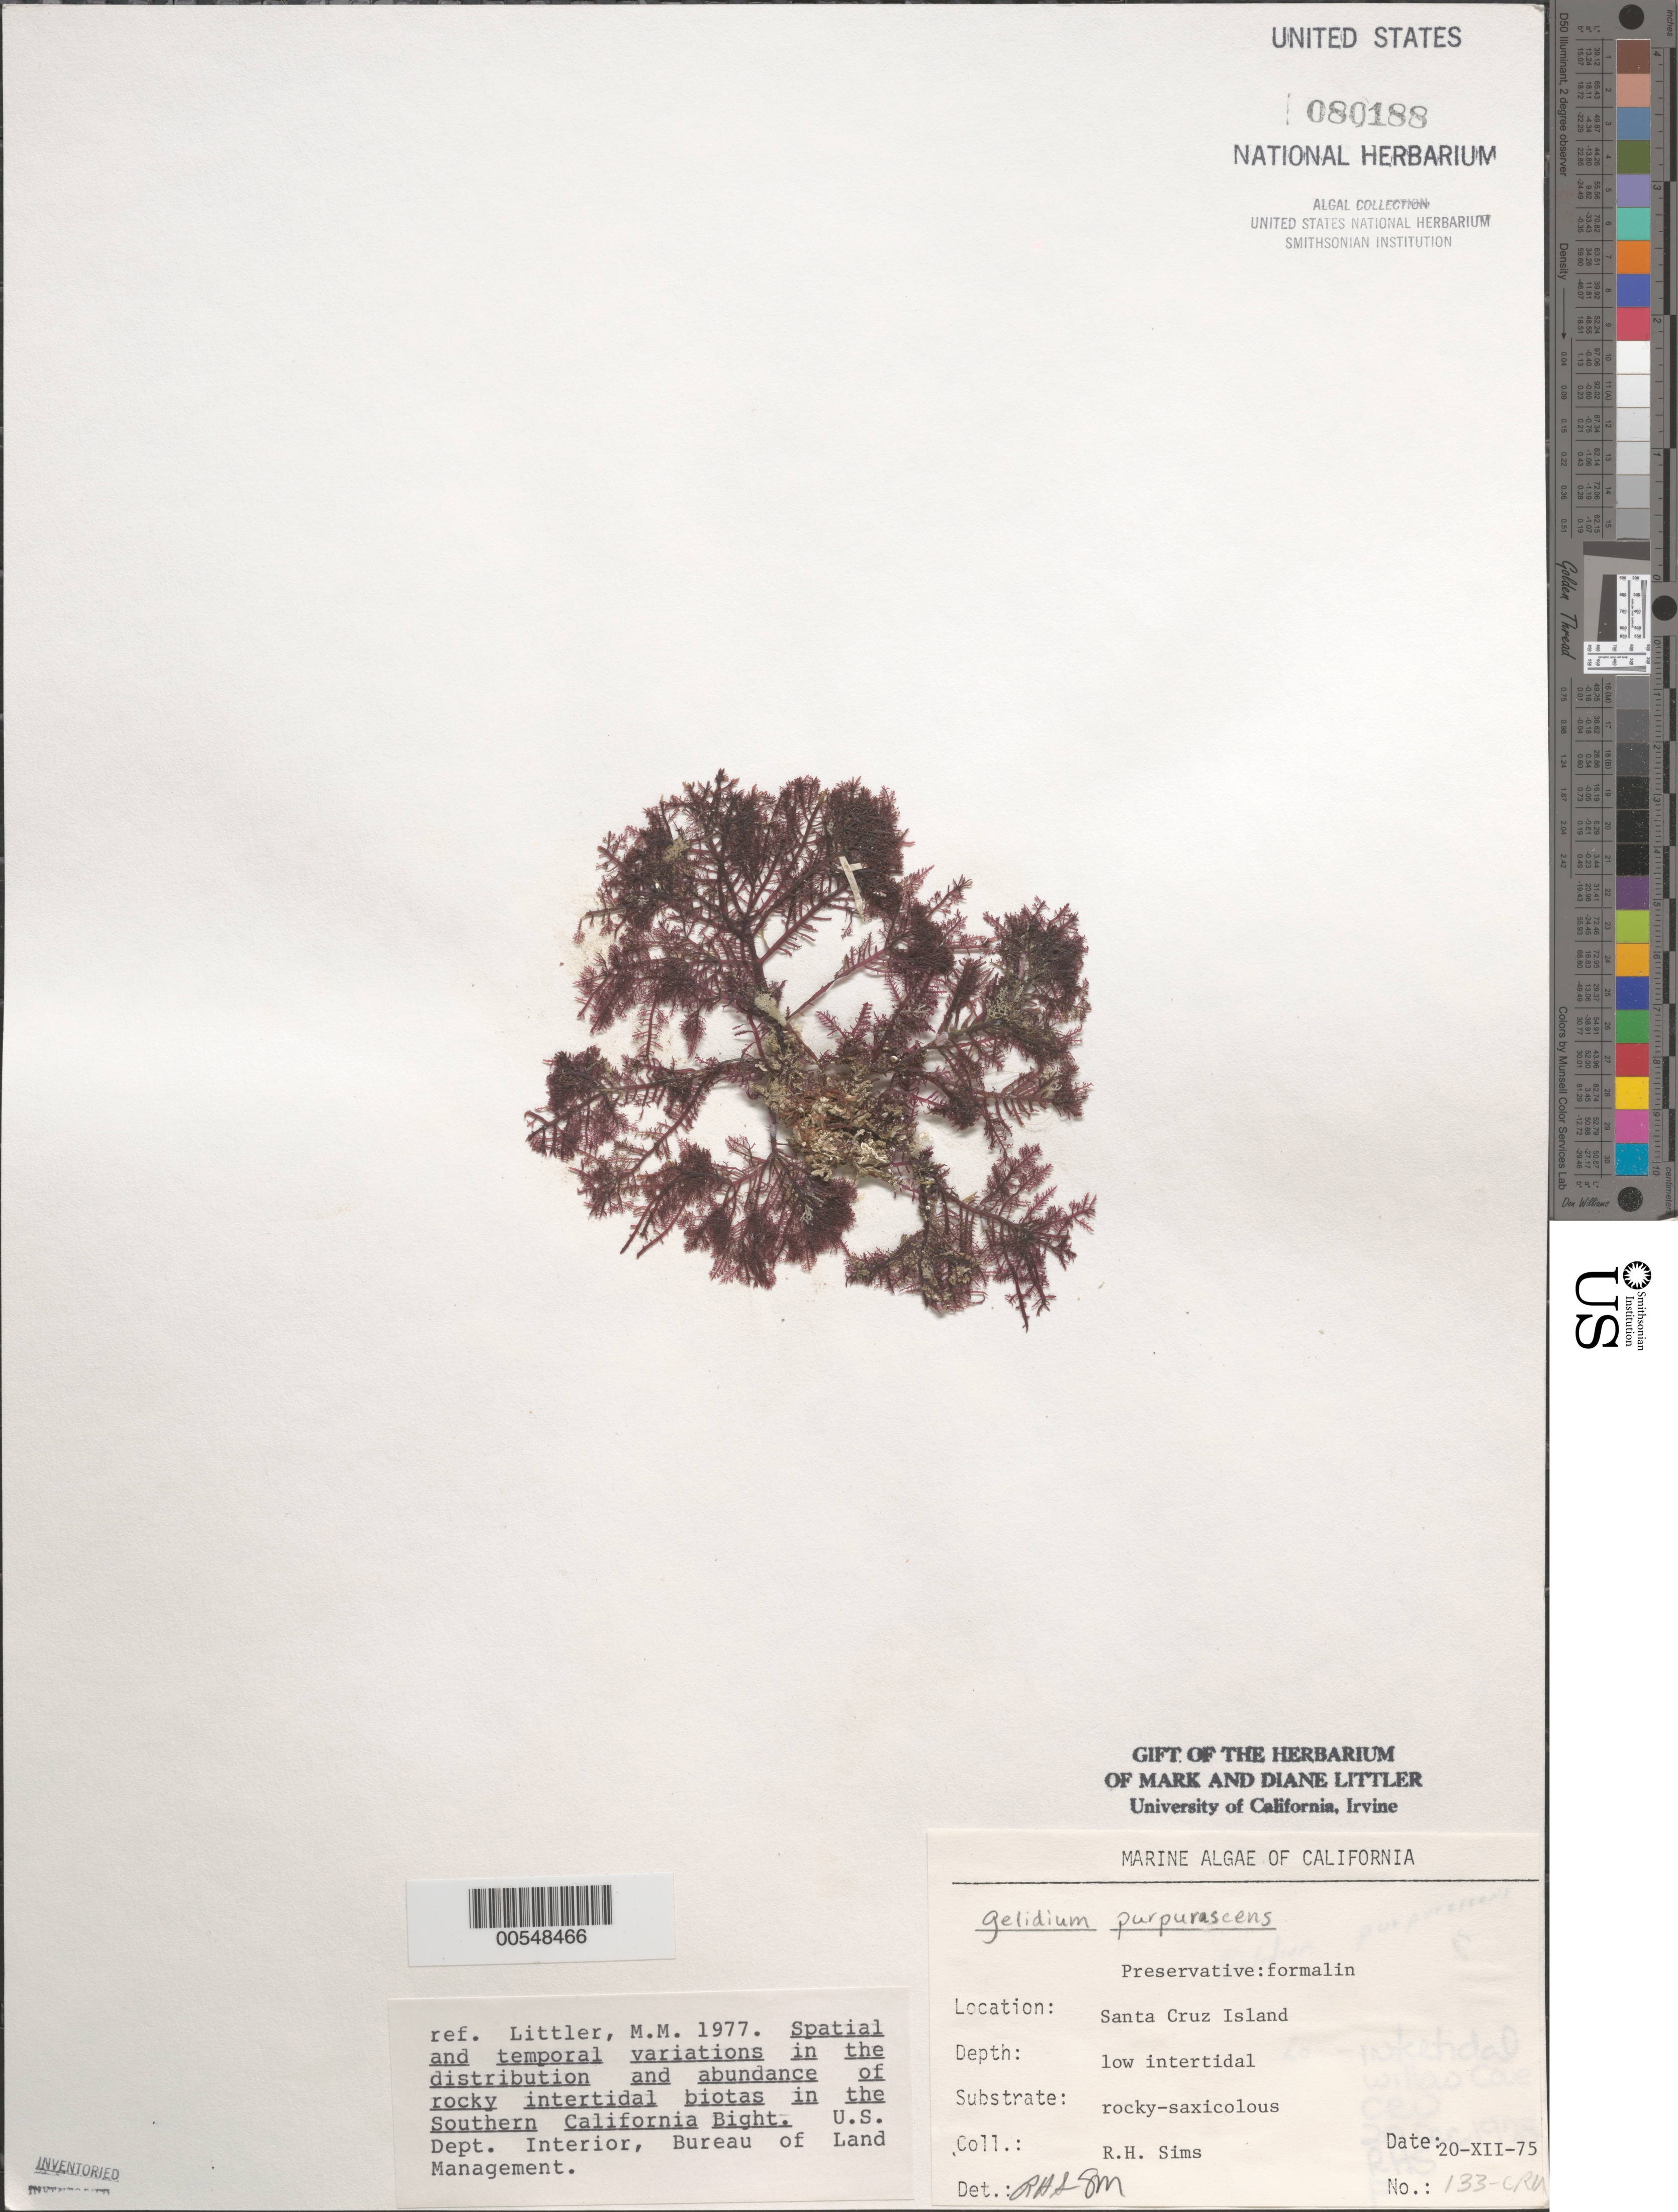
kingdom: Plantae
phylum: Rhodophyta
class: Florideophyceae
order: Gelidiales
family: Gelidiaceae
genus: Gelidium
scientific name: Gelidium purpurascens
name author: N.L. Gardner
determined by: Sims, Robert H.; Murray, S. N.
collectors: R. H. Sims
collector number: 133-cru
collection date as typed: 20 Dec 1975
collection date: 1975-12-20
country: United States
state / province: California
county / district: Santa Barbara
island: Santa Cruz Island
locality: Willows Anchorage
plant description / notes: BLM-SOCALBIGHT Rocky Intertidal Survey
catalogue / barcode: US 80188